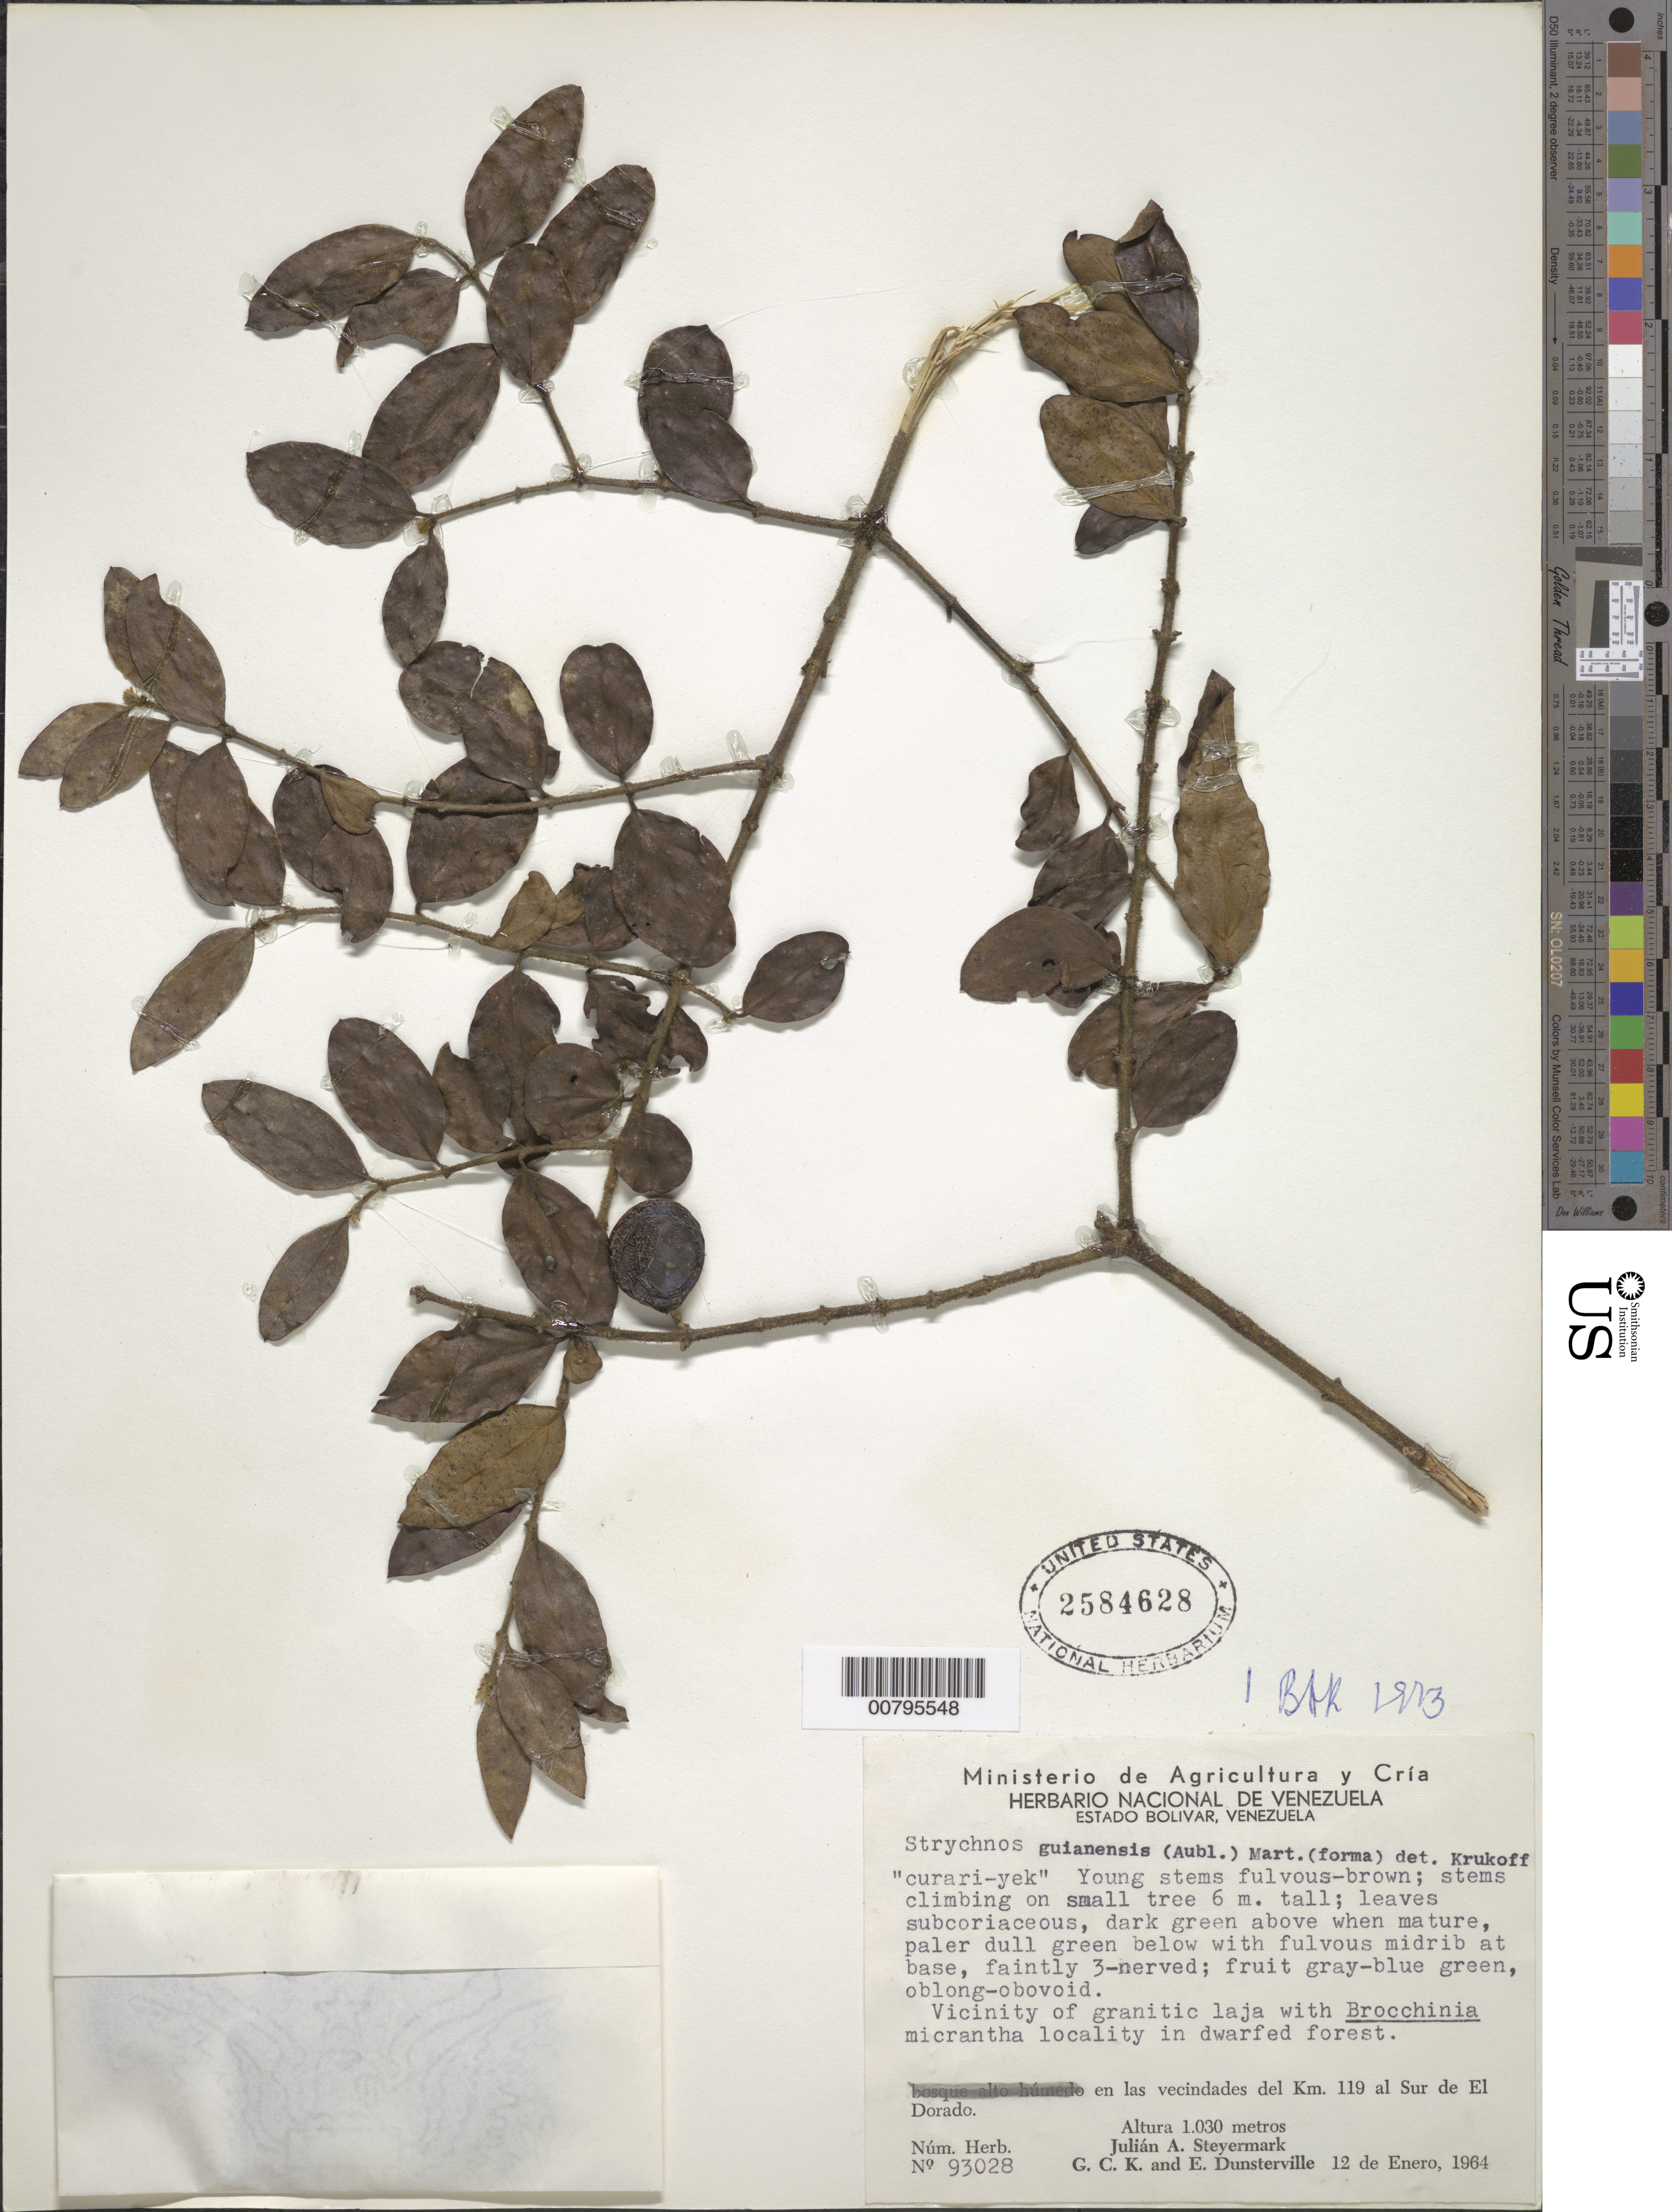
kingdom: Plantae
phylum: Tracheophyta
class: Magnoliopsida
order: Gentianales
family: Loganiaceae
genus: Strychnos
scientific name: Strychnos guianensis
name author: (Aubl.) Mart.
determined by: Krukoff, B. A.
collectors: J. Steyermark, G. C. K. Dunsterville & E. Dunsterville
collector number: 93028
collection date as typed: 12-Jan-64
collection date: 1964-01-12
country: Venezuela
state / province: Bolívar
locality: El Dorado, S of; km 119 vic.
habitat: Vic of granitic laja with Brocchinia micrantha, dwarfed forest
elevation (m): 1030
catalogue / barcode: US 2584628